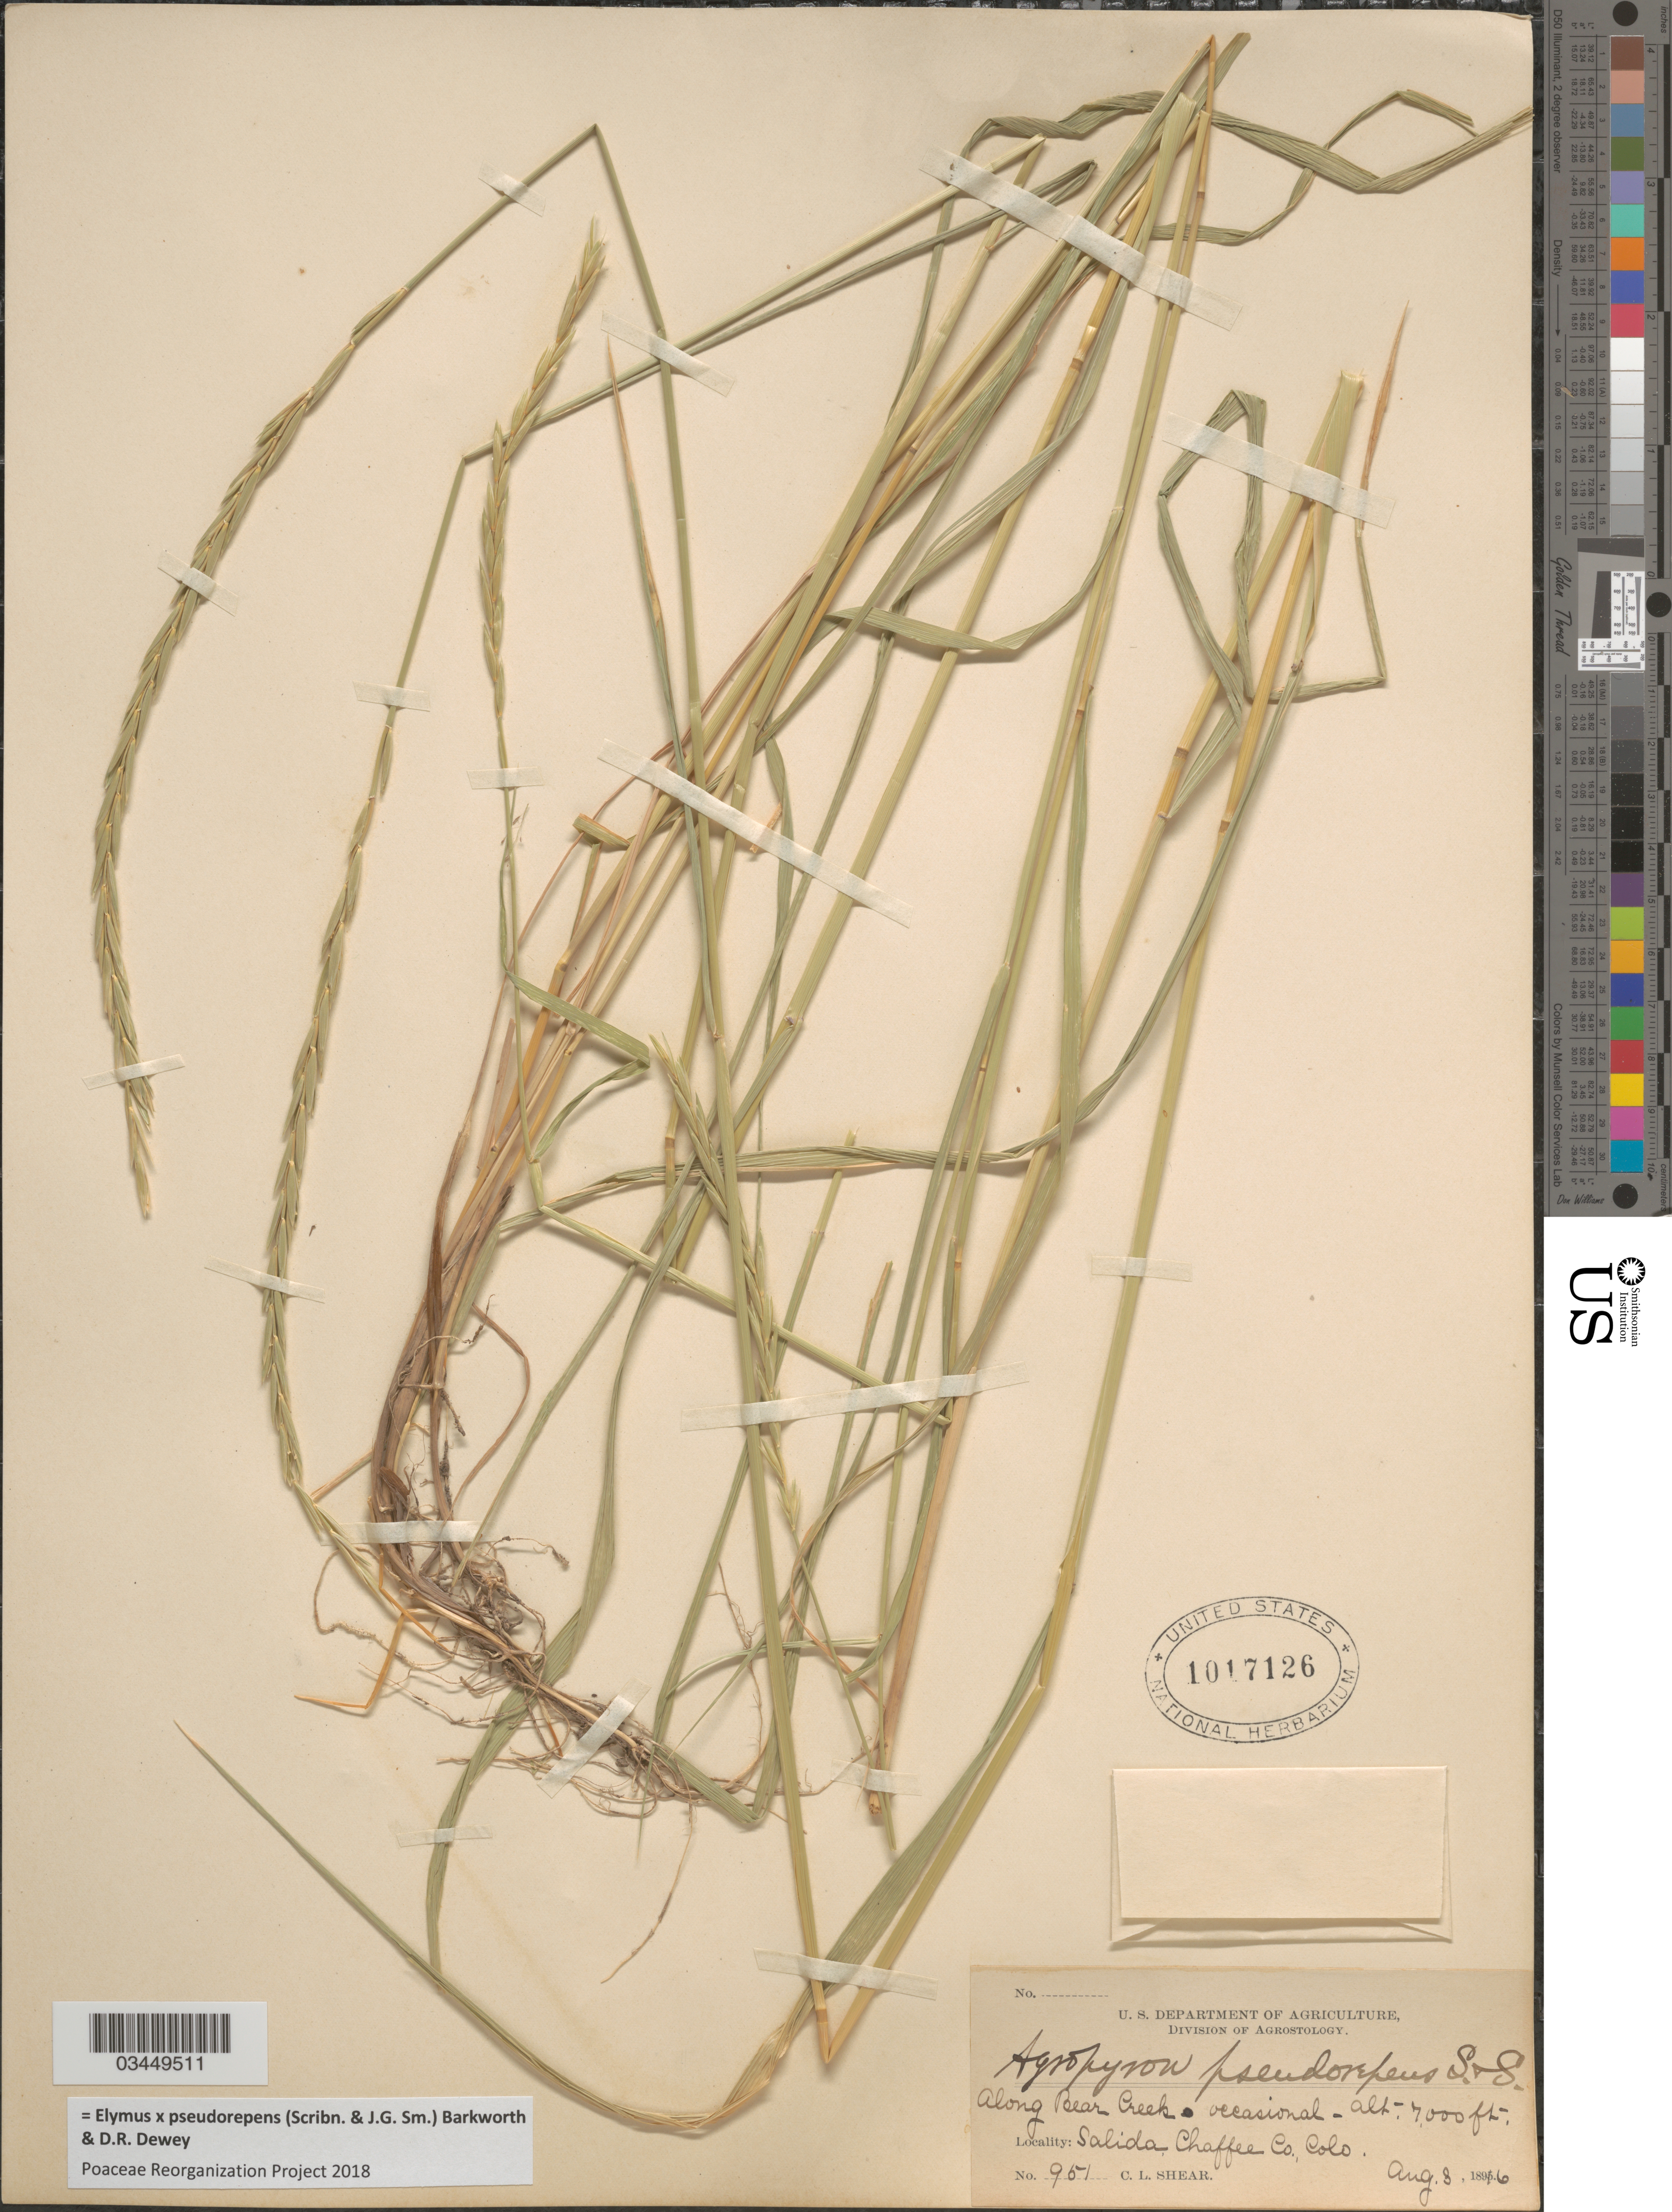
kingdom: Plantae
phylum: Tracheophyta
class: Liliopsida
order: Poales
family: Poaceae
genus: Elymus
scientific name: Elymus x pseudorepens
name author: (Scribn. & J.G. Sm.) Barkworth & Dewey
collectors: C. L. Shear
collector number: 951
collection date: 1896-08-03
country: United States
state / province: Colorado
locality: Along Bear Creek. Salida, Chaffee Co.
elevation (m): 2134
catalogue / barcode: US 1017126